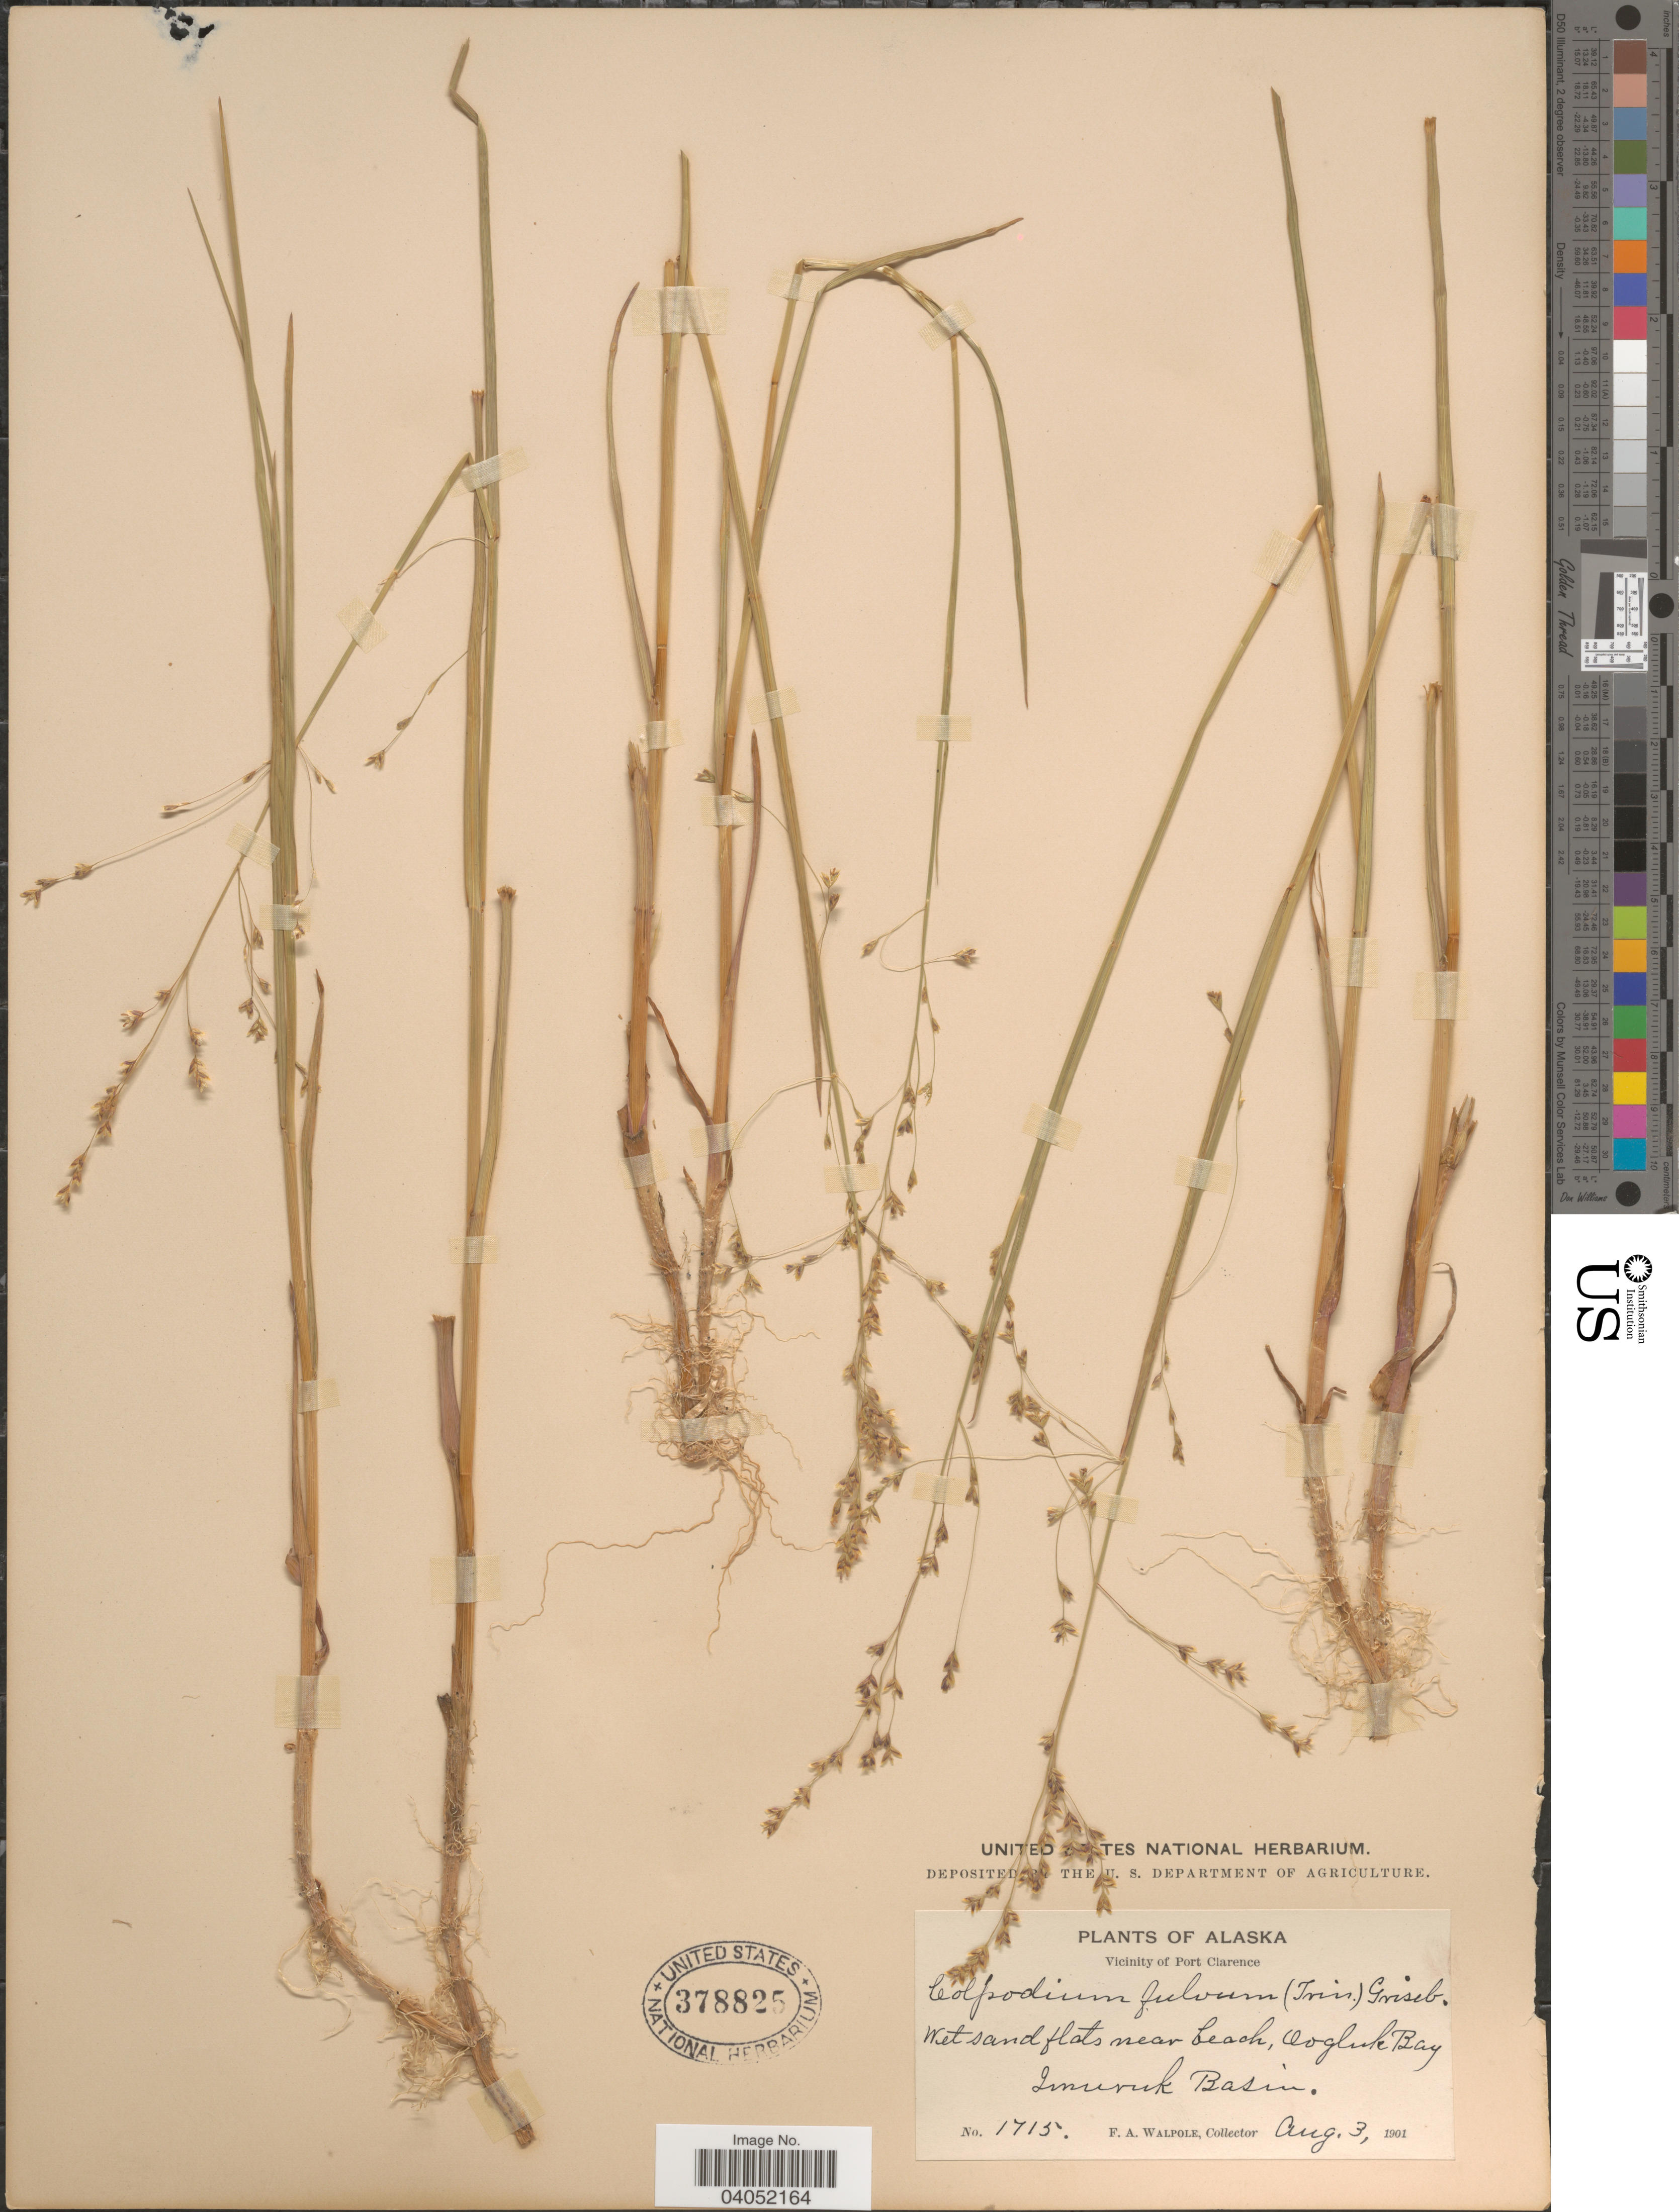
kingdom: Plantae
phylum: Tracheophyta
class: Liliopsida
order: Poales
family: Poaceae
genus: Arctophila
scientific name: Arctophila fulva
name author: (Trin.) Andersson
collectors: F. Walpole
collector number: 1715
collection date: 1901-08-03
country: United States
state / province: Alaska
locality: Vicinity of Port Clarence. Flats near beach, Oogluk Bay. Imuruk Basin.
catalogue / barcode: US 378825